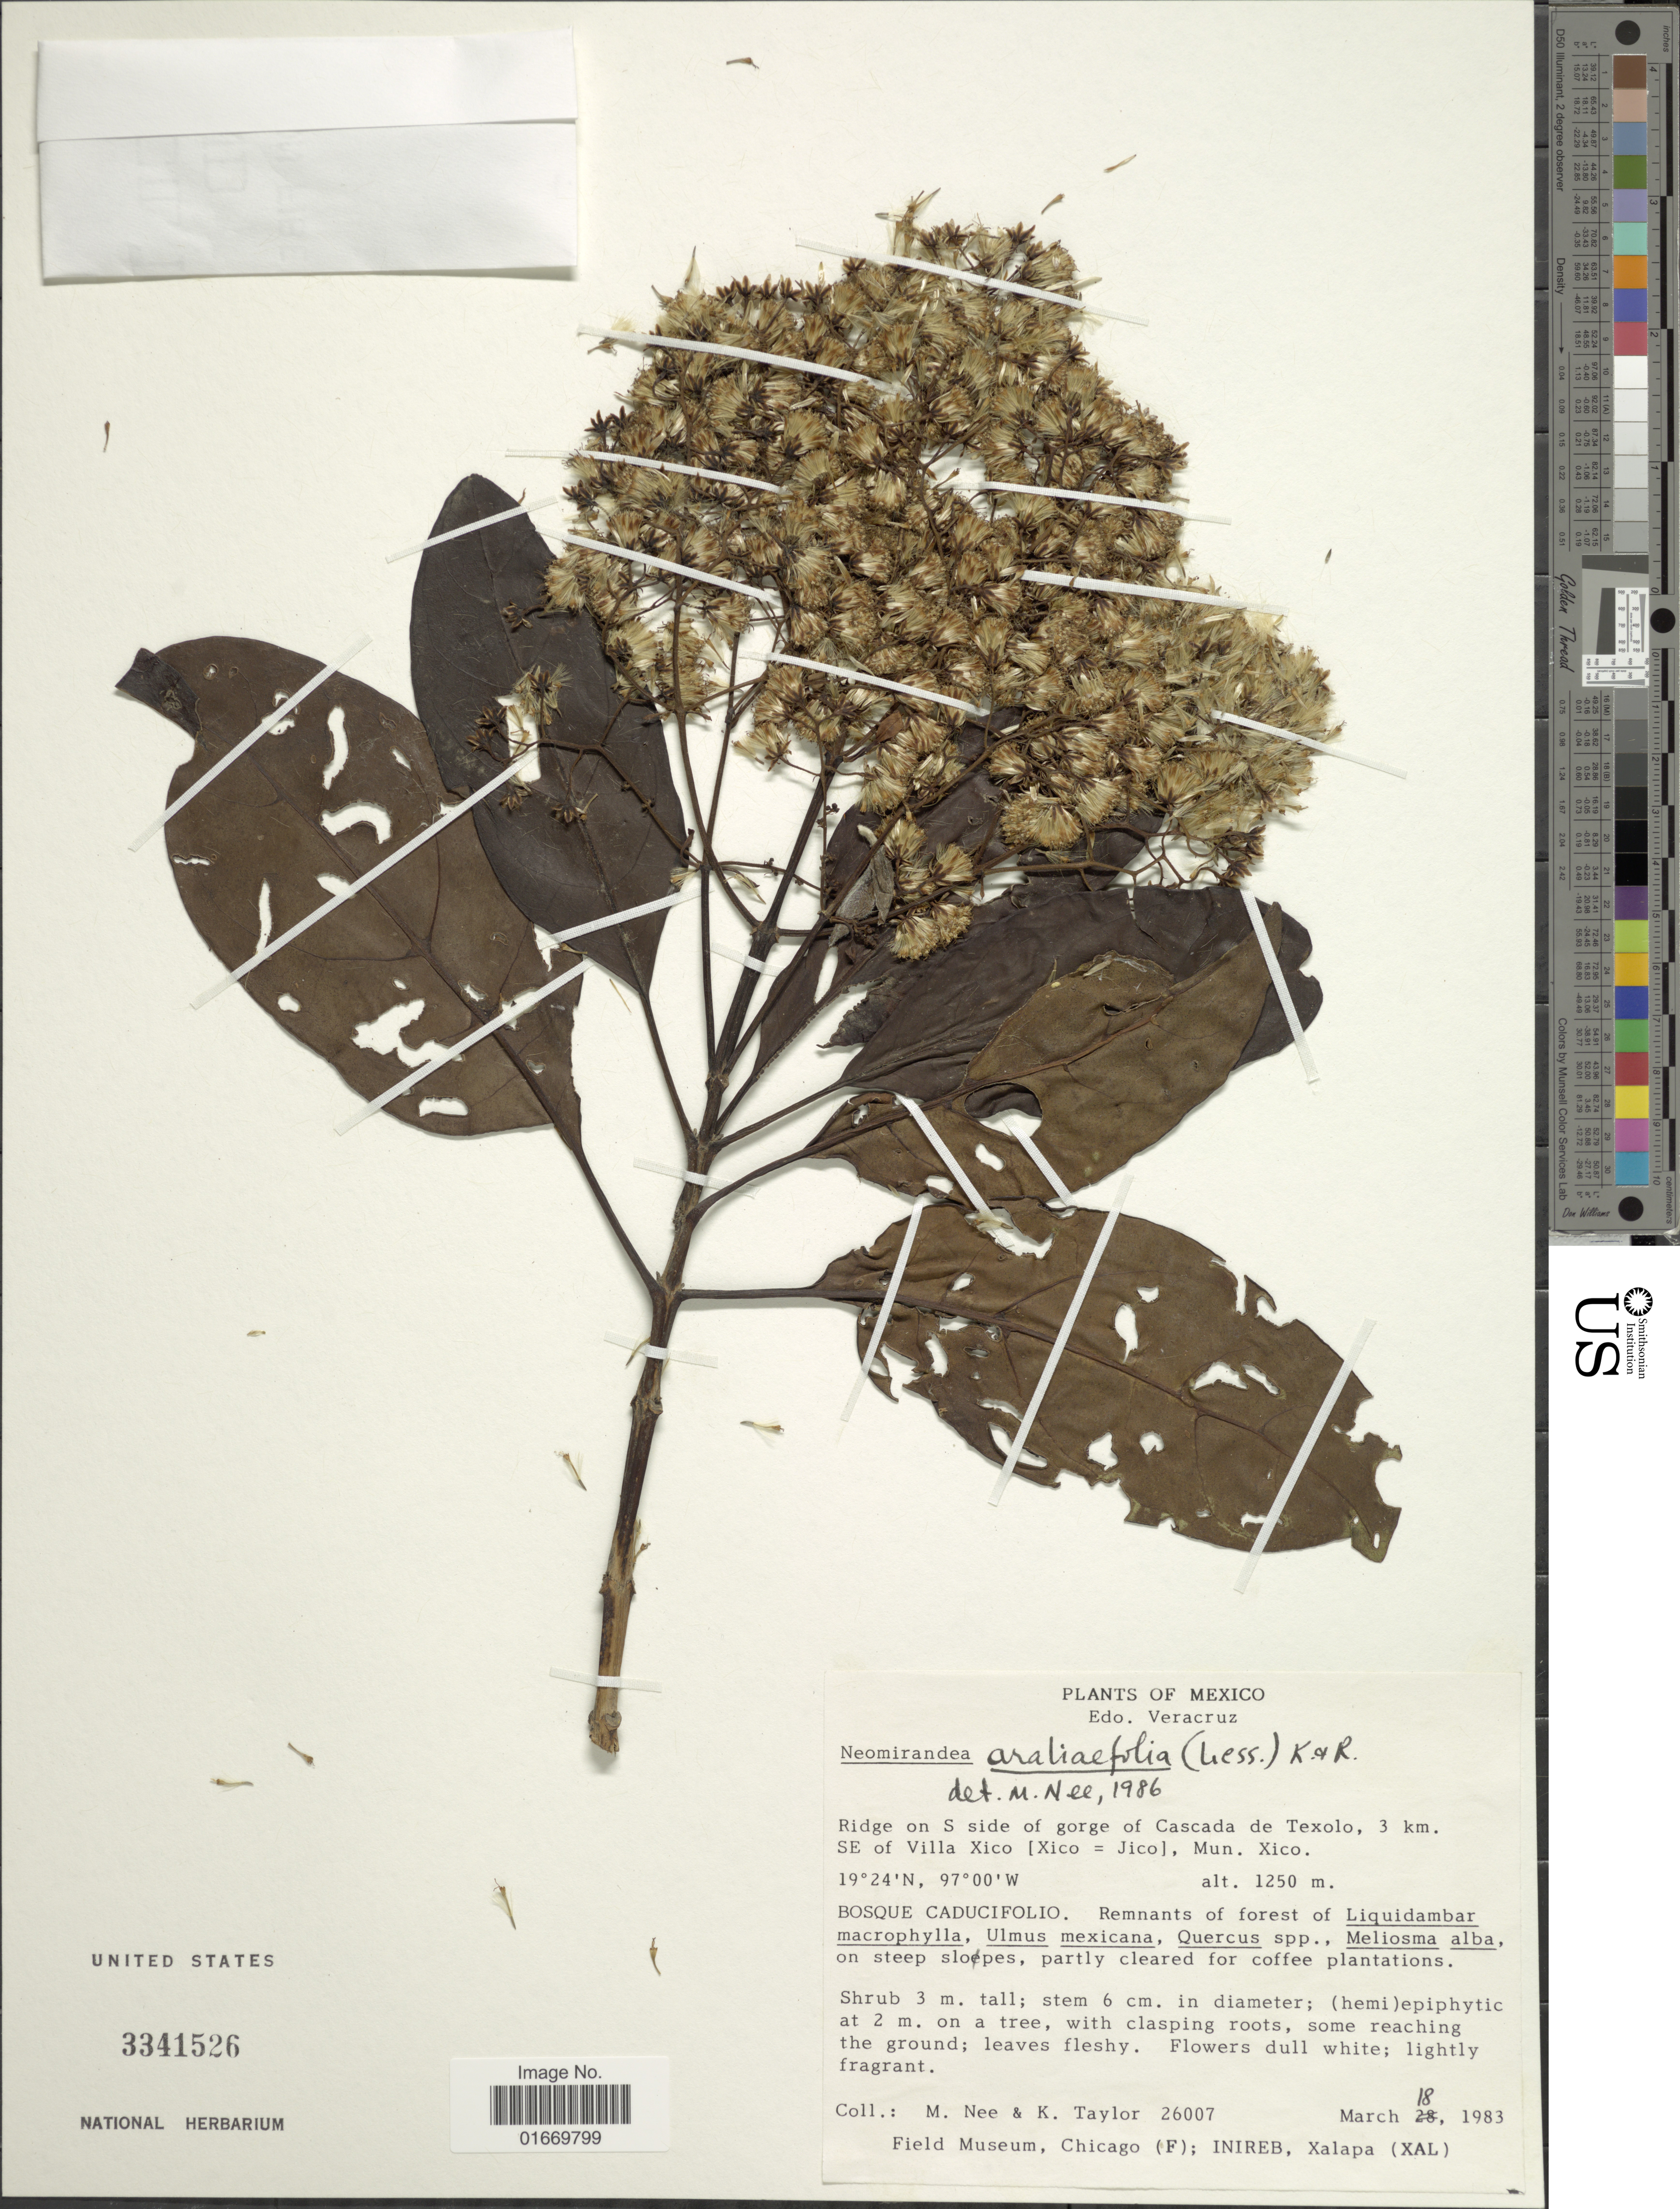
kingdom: Plantae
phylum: Tracheophyta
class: Magnoliopsida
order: Asterales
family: Asteraceae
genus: Neomirandea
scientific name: Neomirandea araliaefolia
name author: (Less.) R.M. King & H. Rob.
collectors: M. Nee & K. Taylor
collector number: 26007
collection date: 1983-03-18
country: Mexico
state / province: Veracruz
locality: Edo. Veracruz, ridge on S side of gorge of Cascada de Texolo, 3 km SE of Villa Xico (Xico=Jico), Mun. Xico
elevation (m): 1250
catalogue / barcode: US 3341526